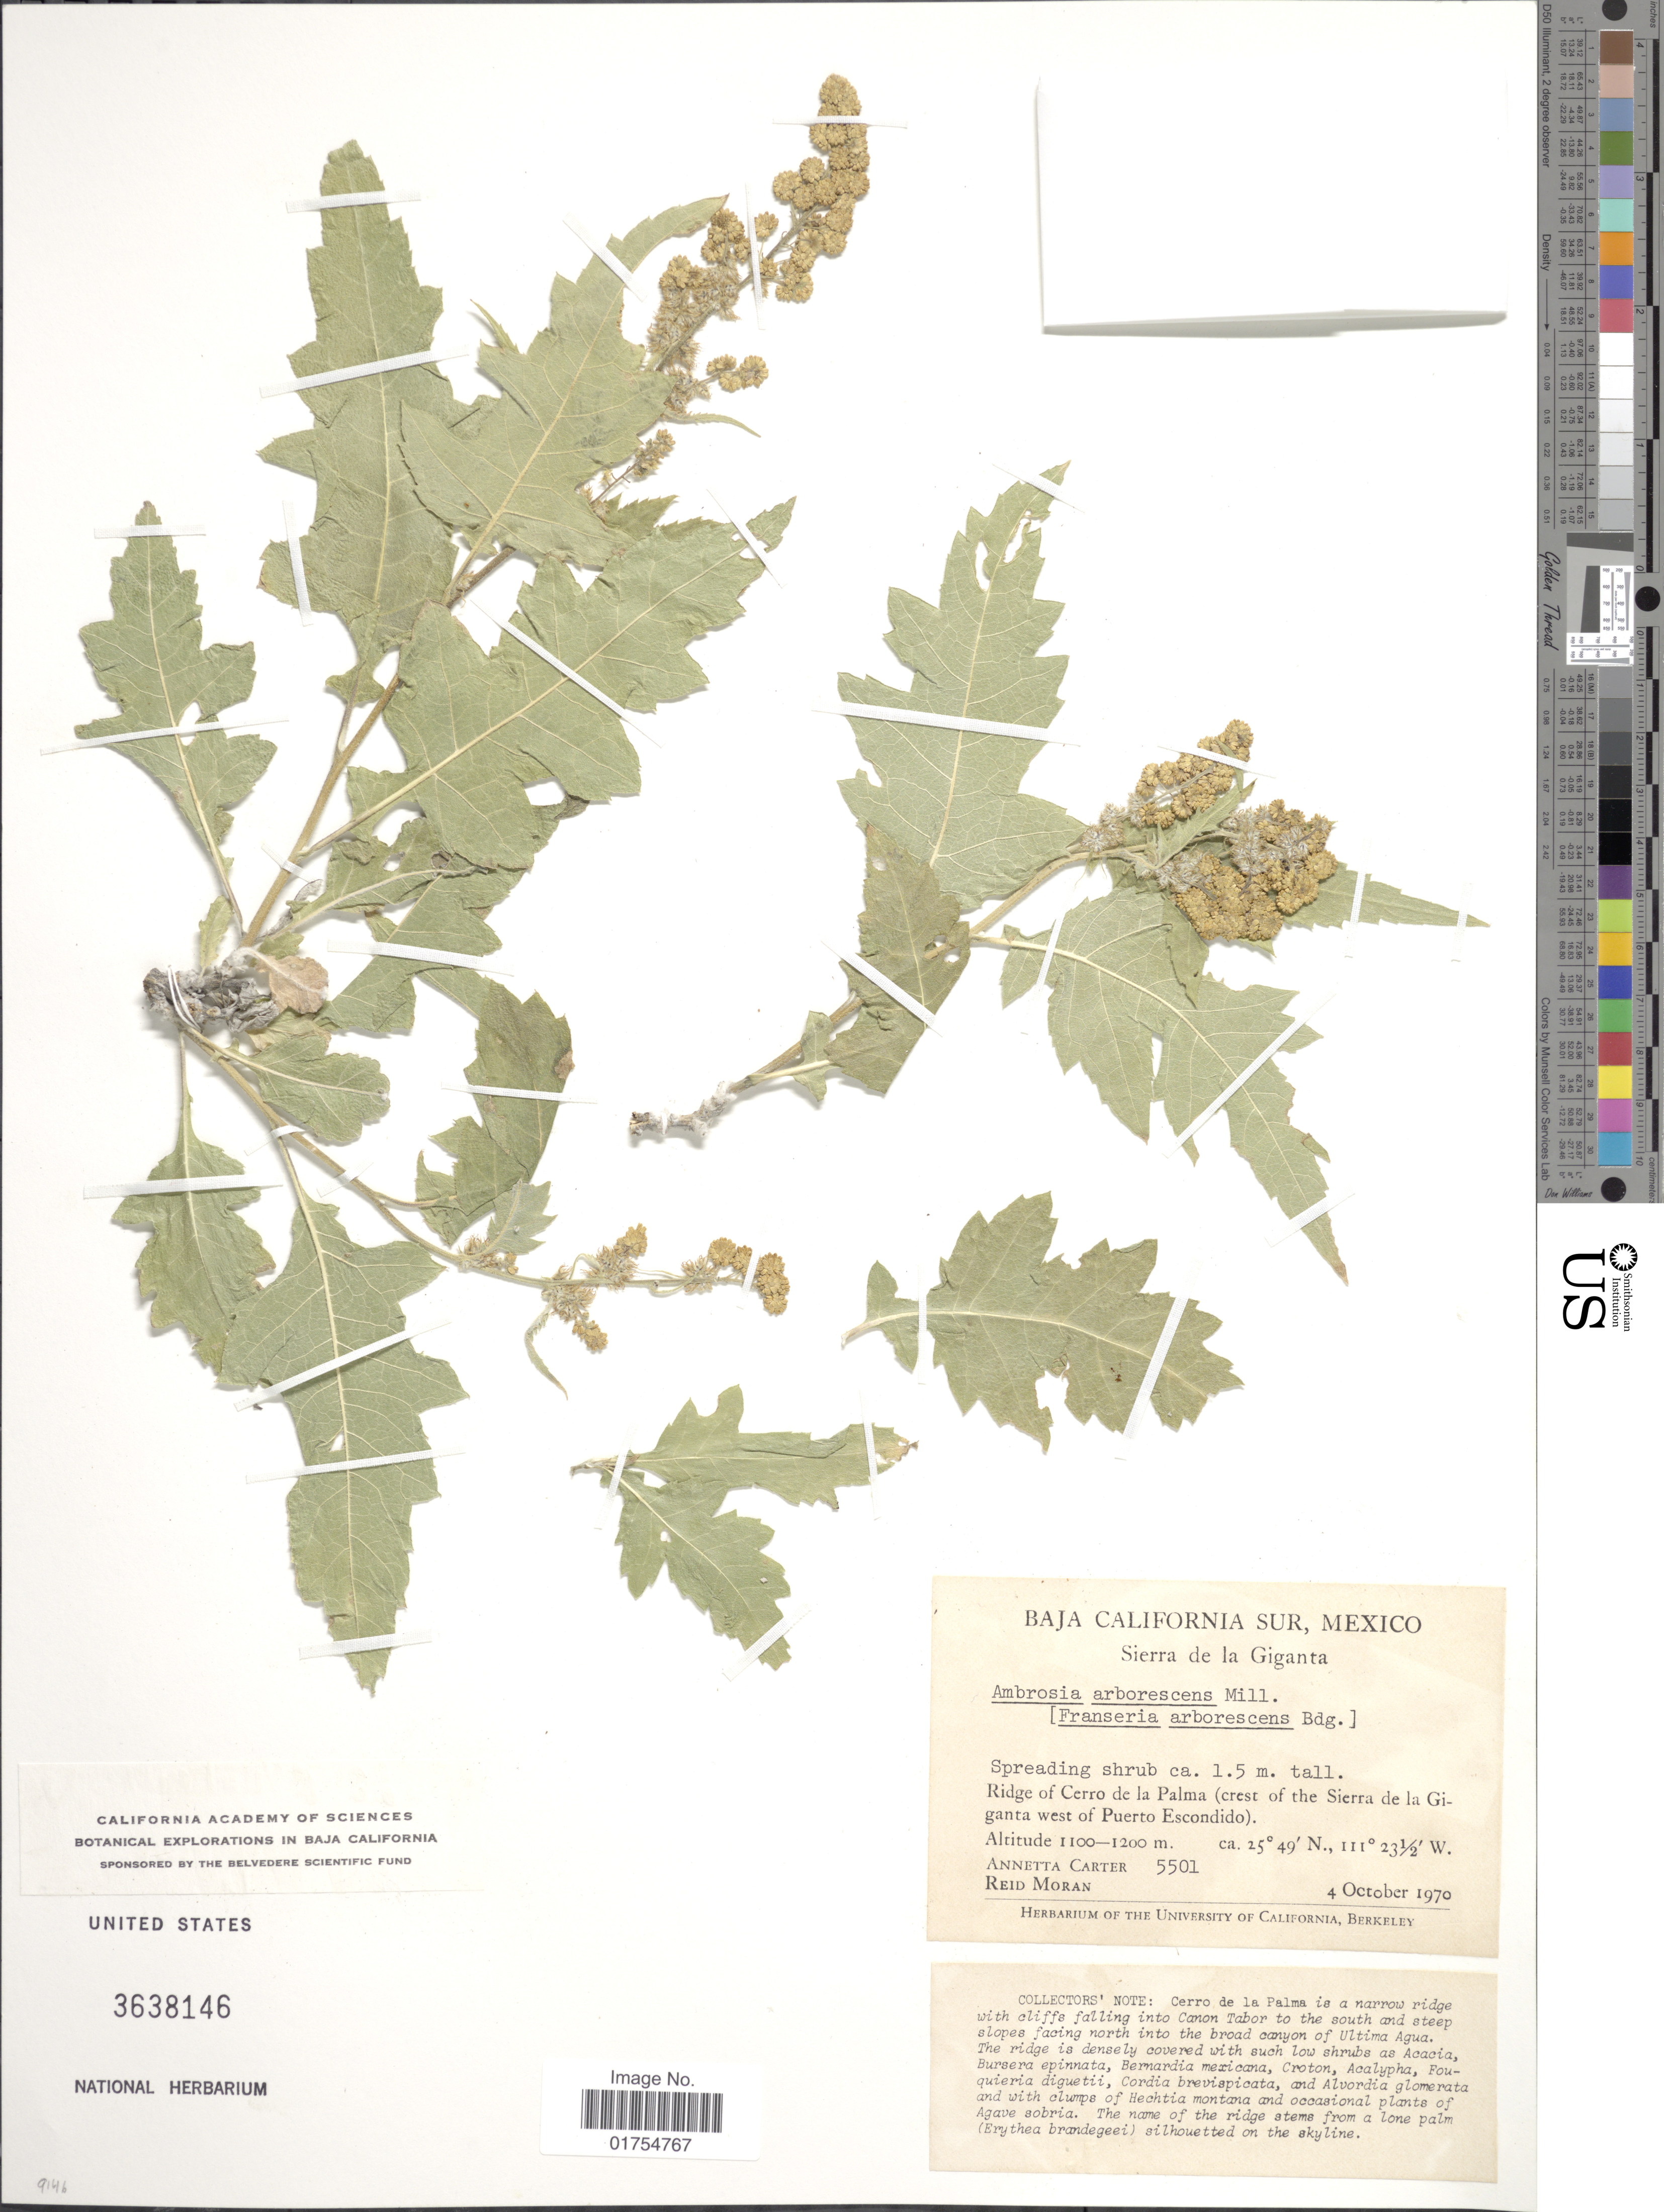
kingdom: Plantae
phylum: Tracheophyta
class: Magnoliopsida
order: Asterales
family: Asteraceae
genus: Franseria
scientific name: Franseria arborescens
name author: (Mill.) Brandegee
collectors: A. M. Carter & R. V. Moran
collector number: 5501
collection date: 1970-10-04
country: Mexico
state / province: Baja California Sur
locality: Sierra de la Gigantea. Ridge of Cerro de la Palma (crest of the Sierra de la Giganta west of Puerto Escondido)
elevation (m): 1100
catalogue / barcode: US 3638146